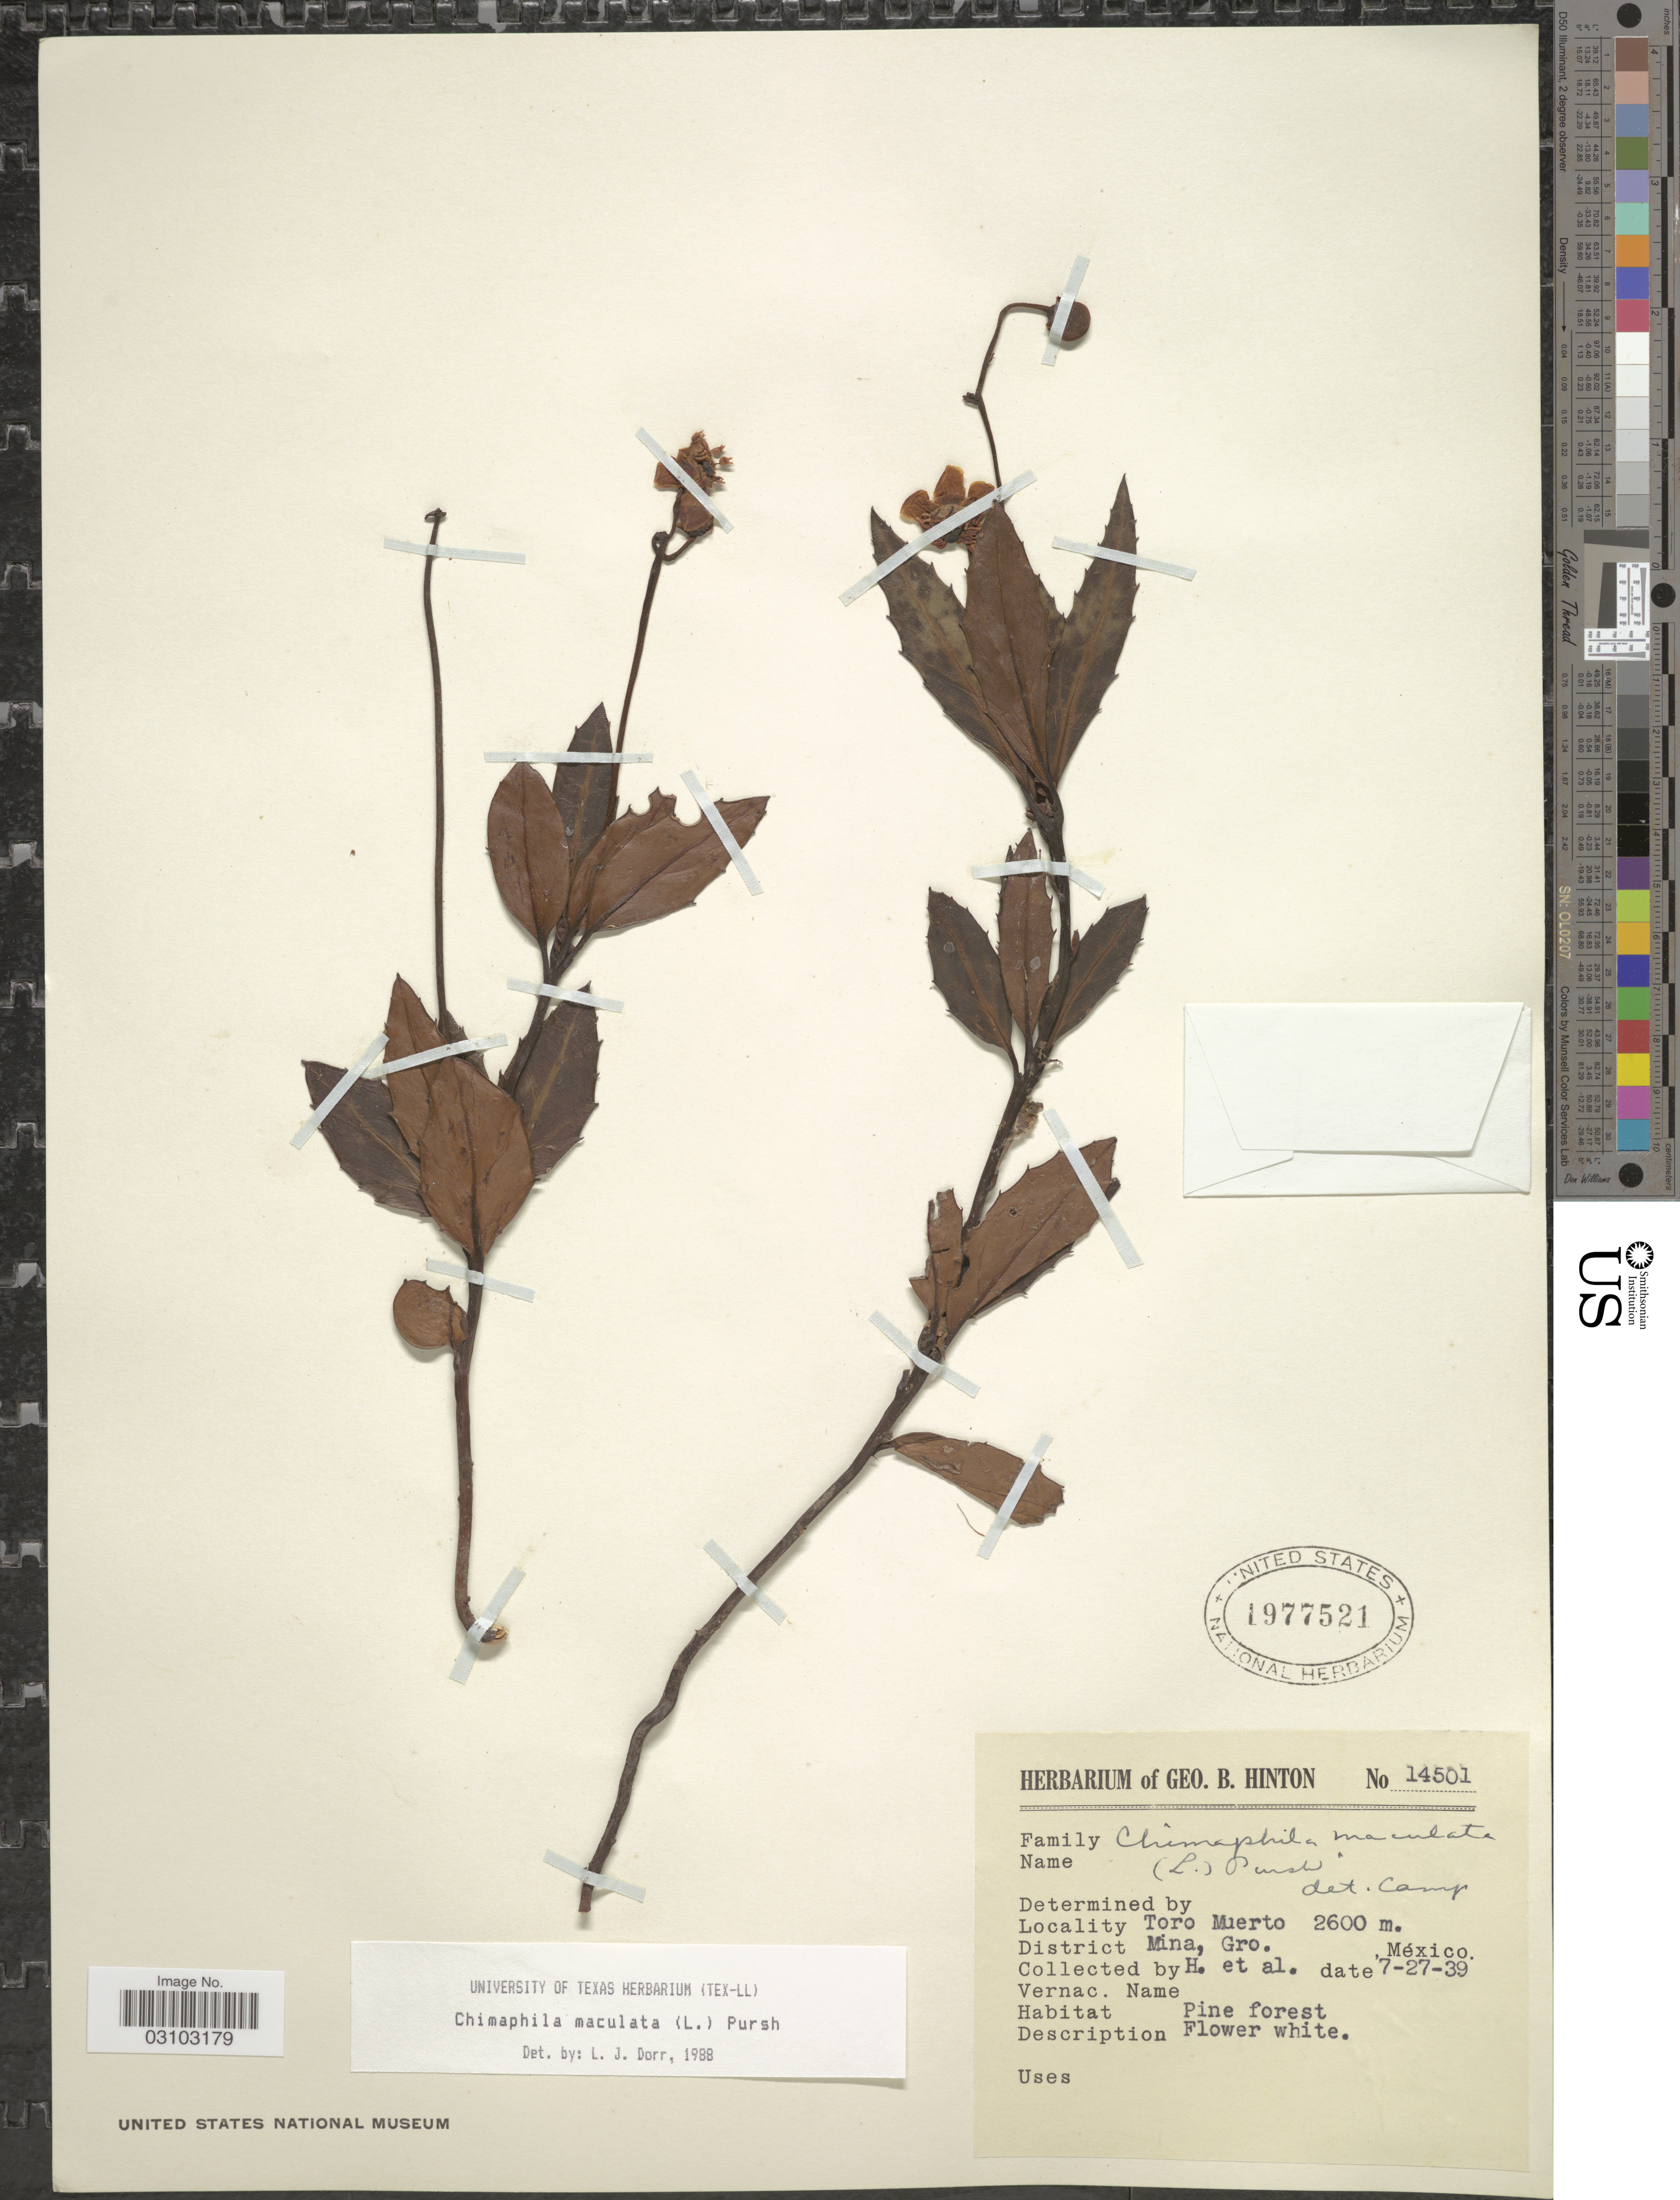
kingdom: Plantae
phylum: Tracheophyta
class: Magnoliopsida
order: Ericales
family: Ericaceae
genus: Chimaphila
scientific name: Chimaphila maculata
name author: (L.) Pursh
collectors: G. B. Hinton & et al.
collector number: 14501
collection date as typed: Transcribed d/m/y: 27/7/39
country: Mexico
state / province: Guerrero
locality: Toro Muerto, District Mina.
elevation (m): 2600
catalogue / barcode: US 1977521